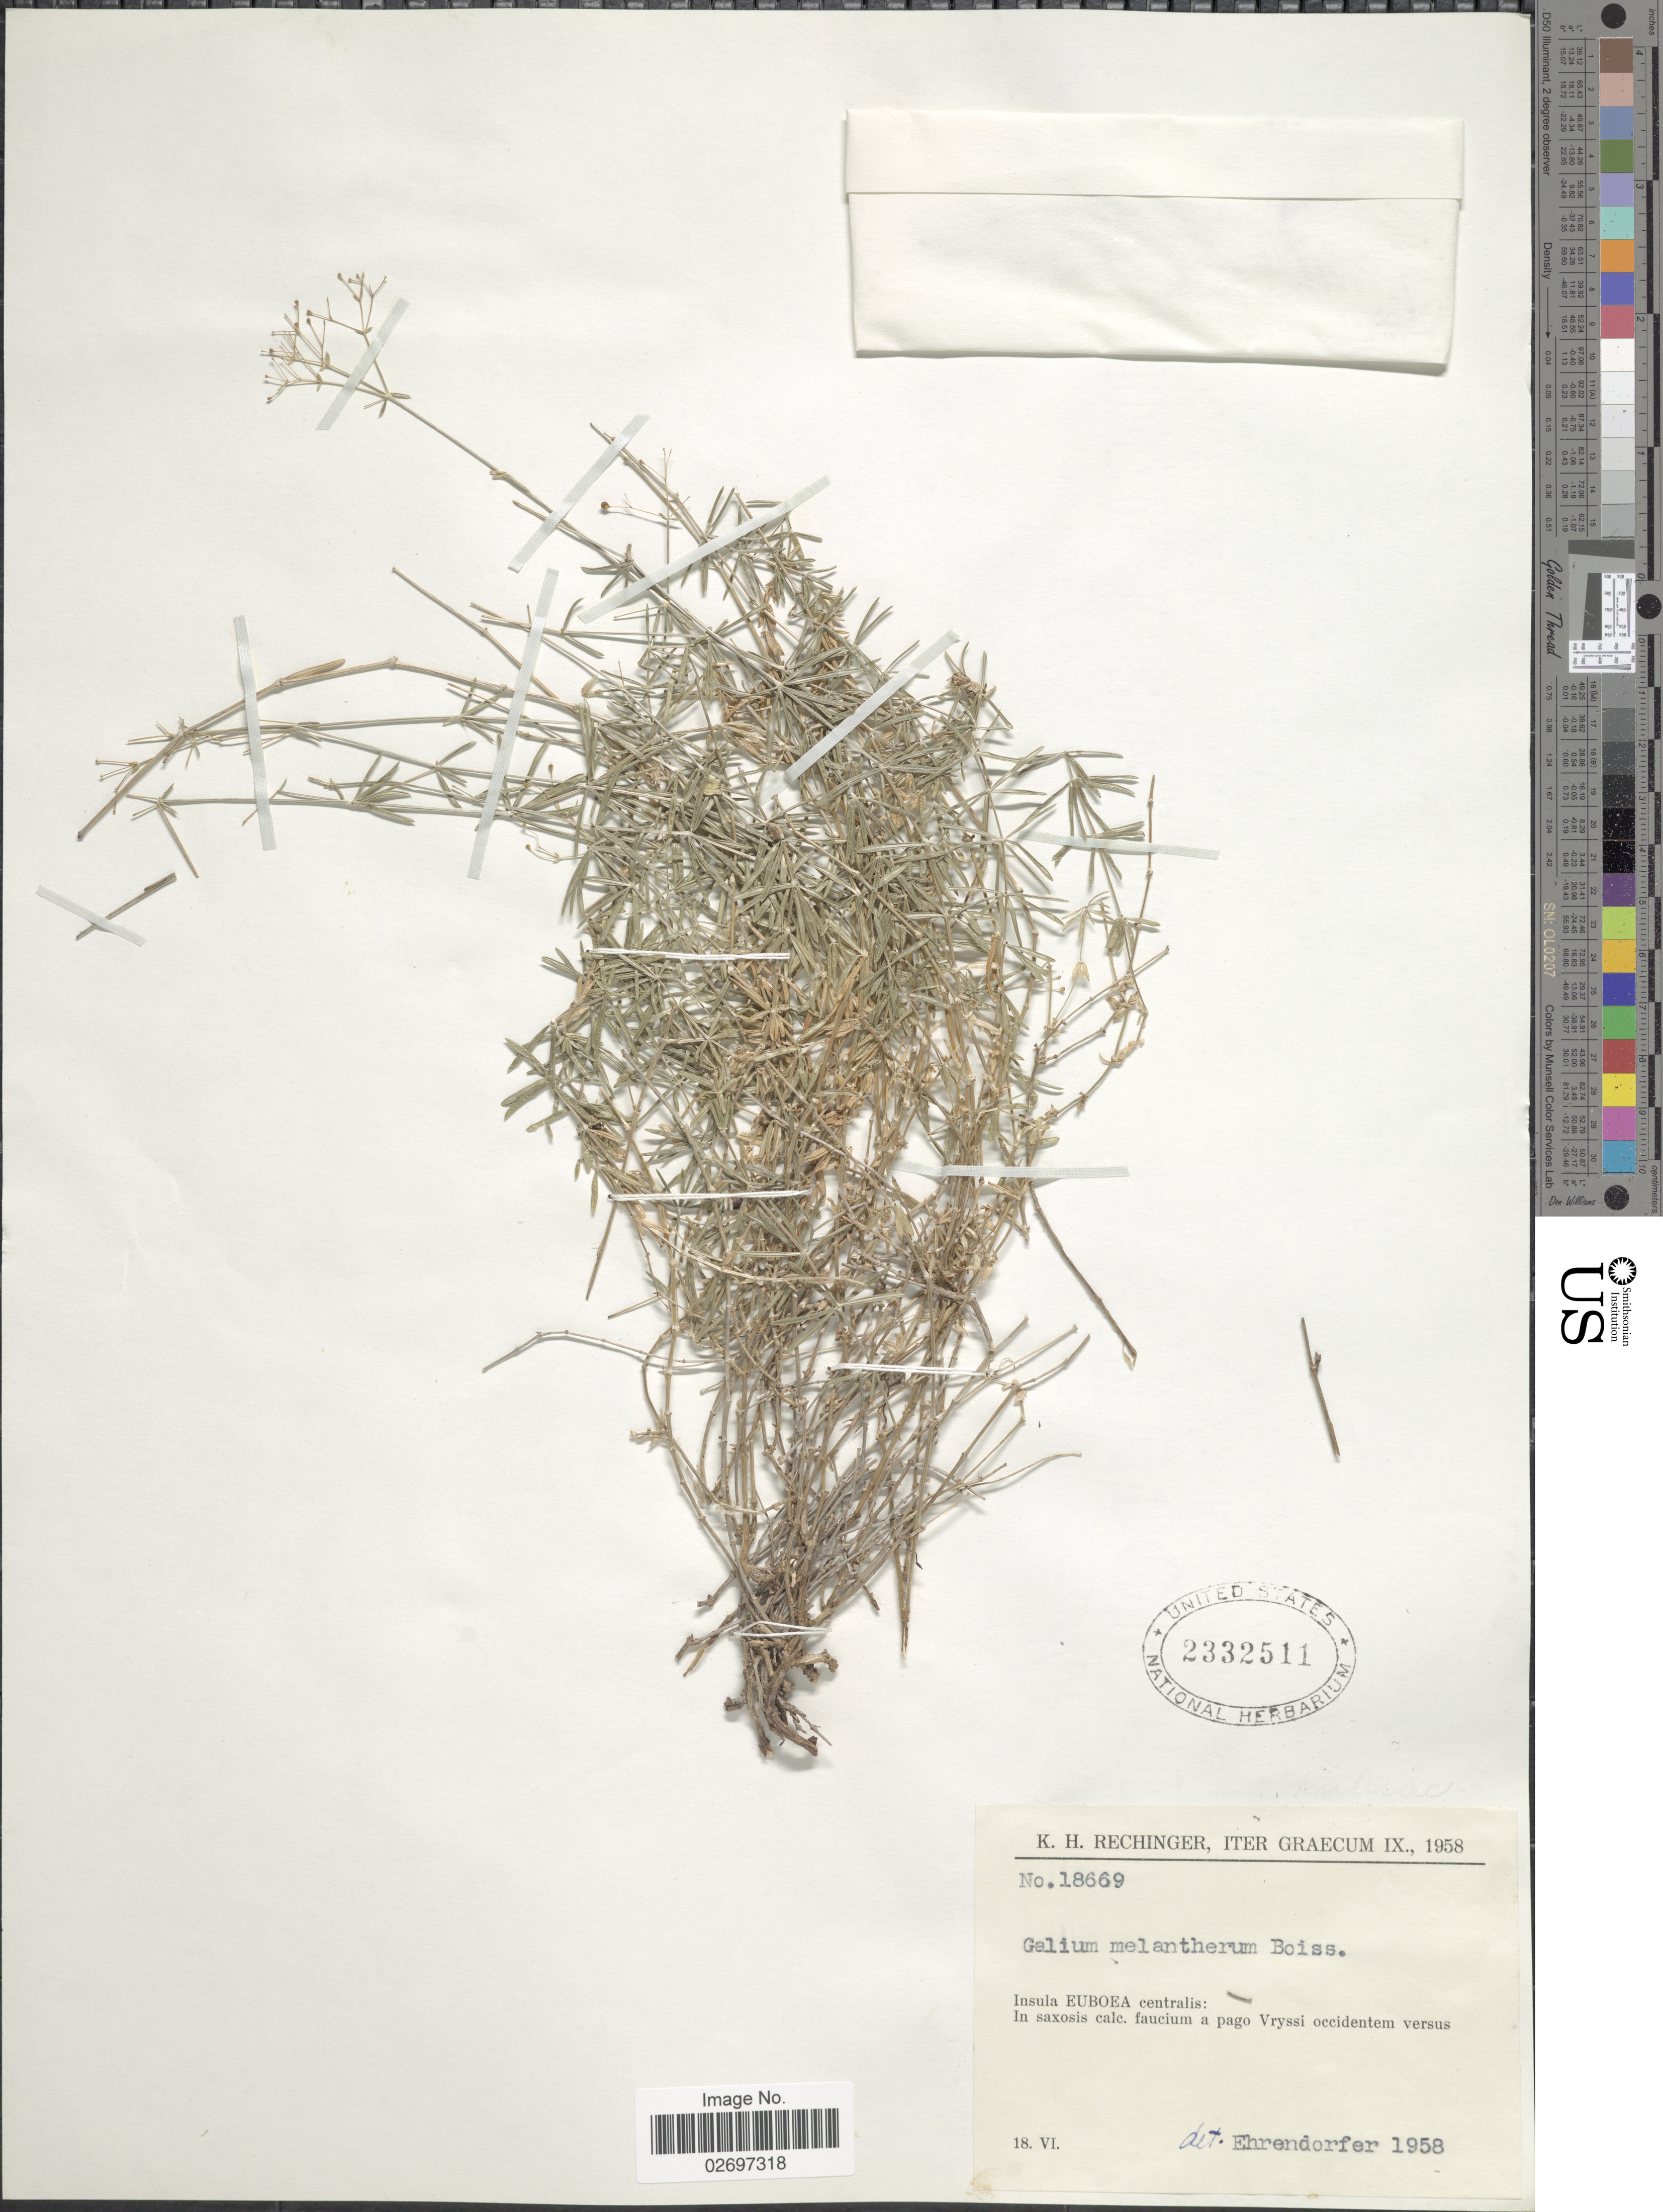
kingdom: Plantae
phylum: Tracheophyta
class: Magnoliopsida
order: Gentianales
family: Rubiaceae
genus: Galium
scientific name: Galium melanantherum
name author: Boiss.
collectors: K. H. Rechinger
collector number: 18669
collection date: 1958-06-18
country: Greece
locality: Graecum. Insula Euboea centralis: In saxosis calc. faucium a pago Vryssi occidentem versus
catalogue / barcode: US 2332511